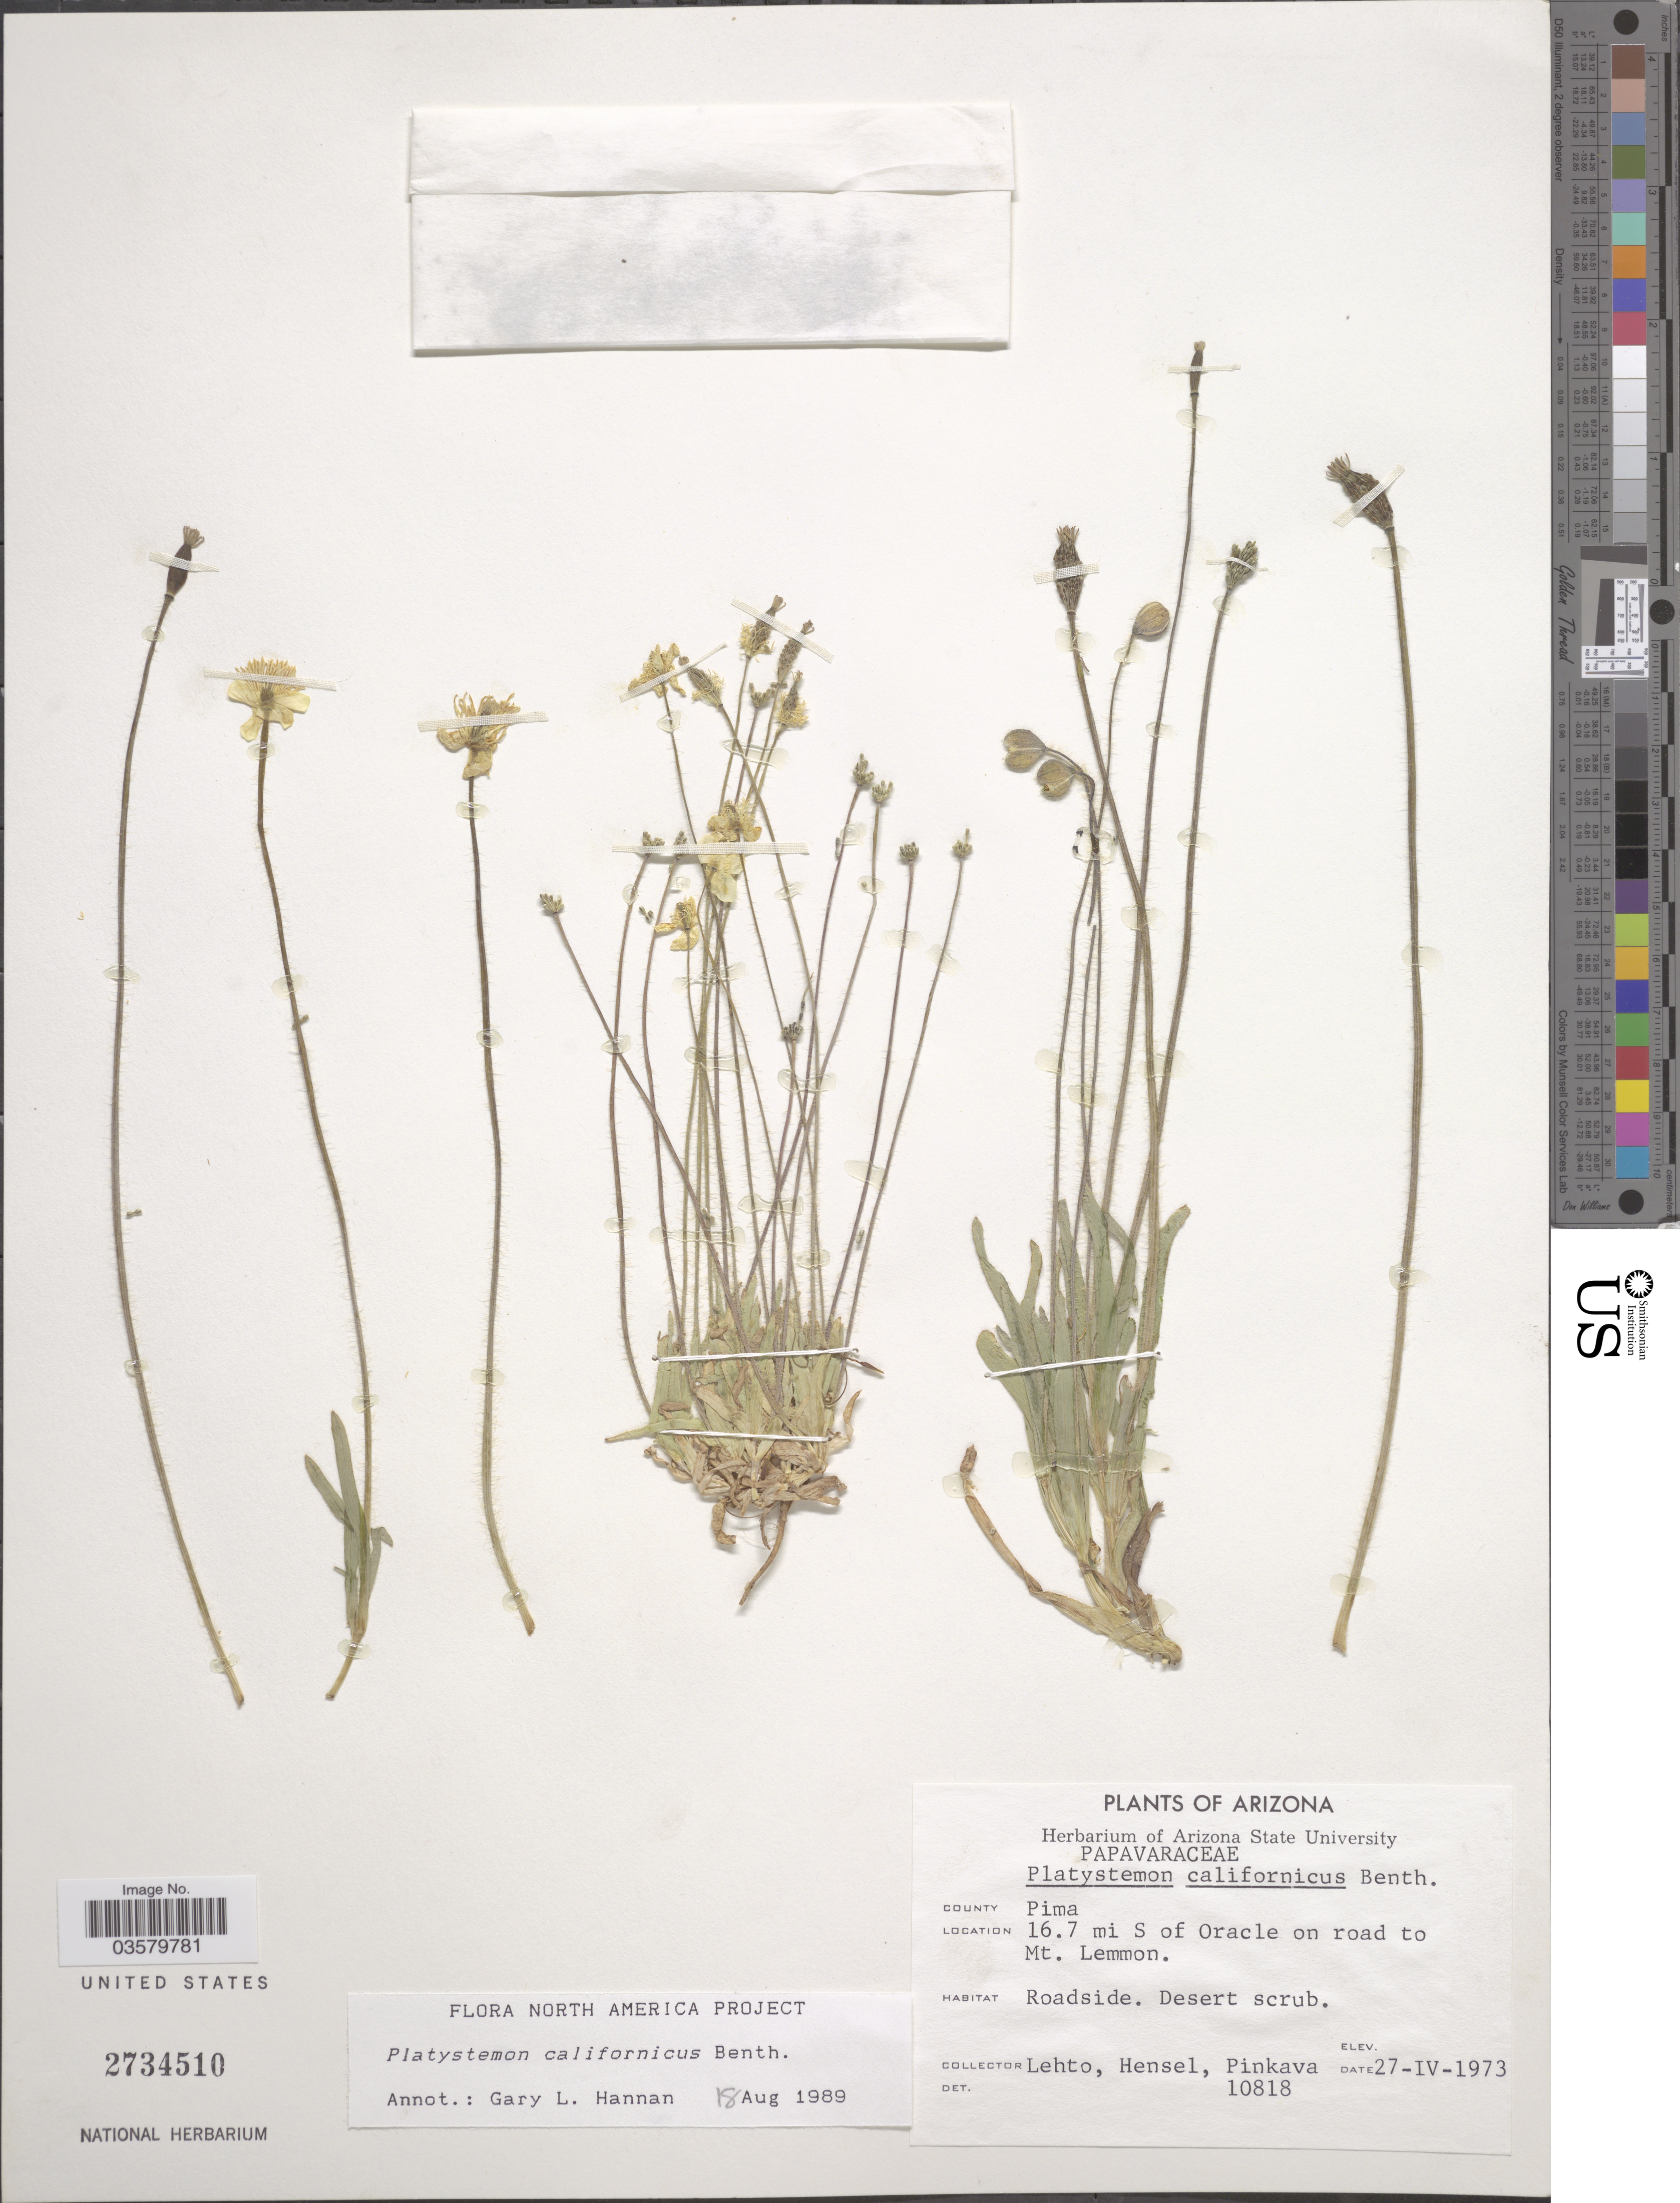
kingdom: Plantae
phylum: Tracheophyta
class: Magnoliopsida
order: Ranunculales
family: Papaveraceae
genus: Platystemon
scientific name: Platystemon californicus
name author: Benth.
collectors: -. Lehto, -. Hensel & -. Pinkava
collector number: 10818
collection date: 1973-04-27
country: United States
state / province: Arizona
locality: County Pima. 16.7 mi S of Oracle on road to Mt. Lemmon.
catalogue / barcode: US 2734510